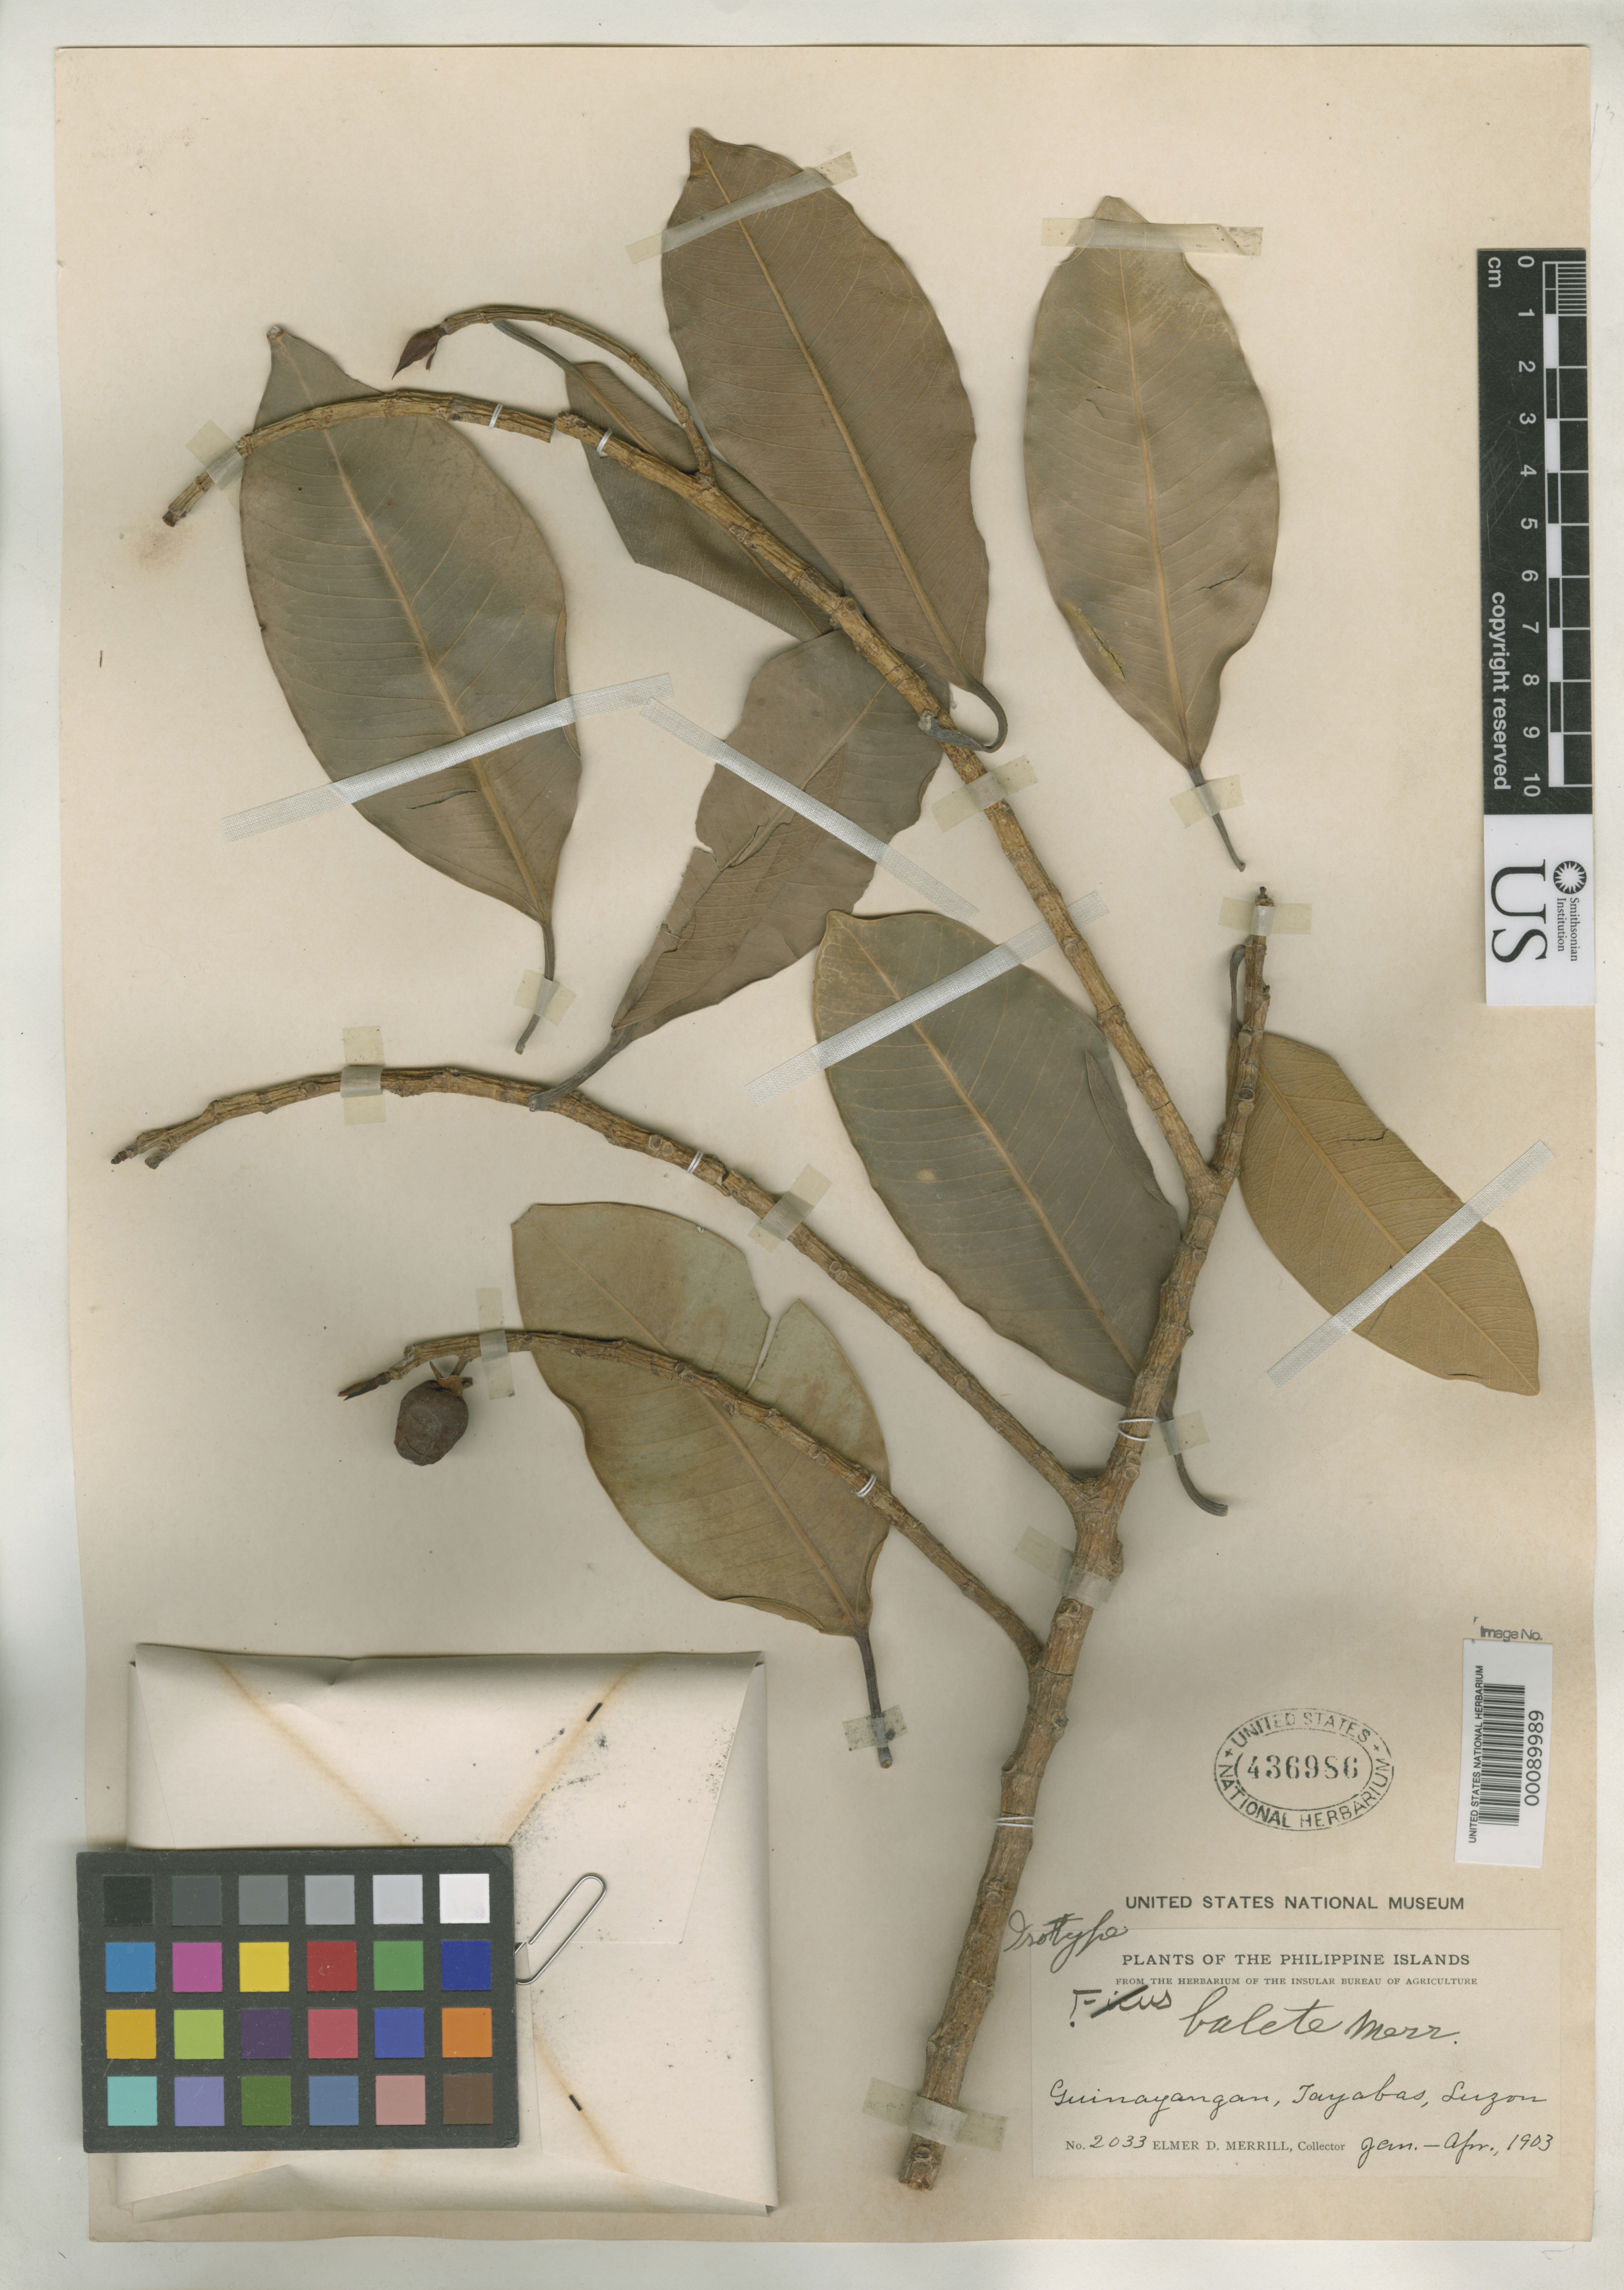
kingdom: Plantae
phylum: Tracheophyta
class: Magnoliopsida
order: Rosales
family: Moraceae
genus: Ficus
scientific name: Ficus balete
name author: Merr.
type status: Isotype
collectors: E. D. Merrill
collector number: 2033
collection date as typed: Apr 1903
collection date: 1903-04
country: Philippines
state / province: Calabarzon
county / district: Quezon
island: Luzon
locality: Guinayangan.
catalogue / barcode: US 436986